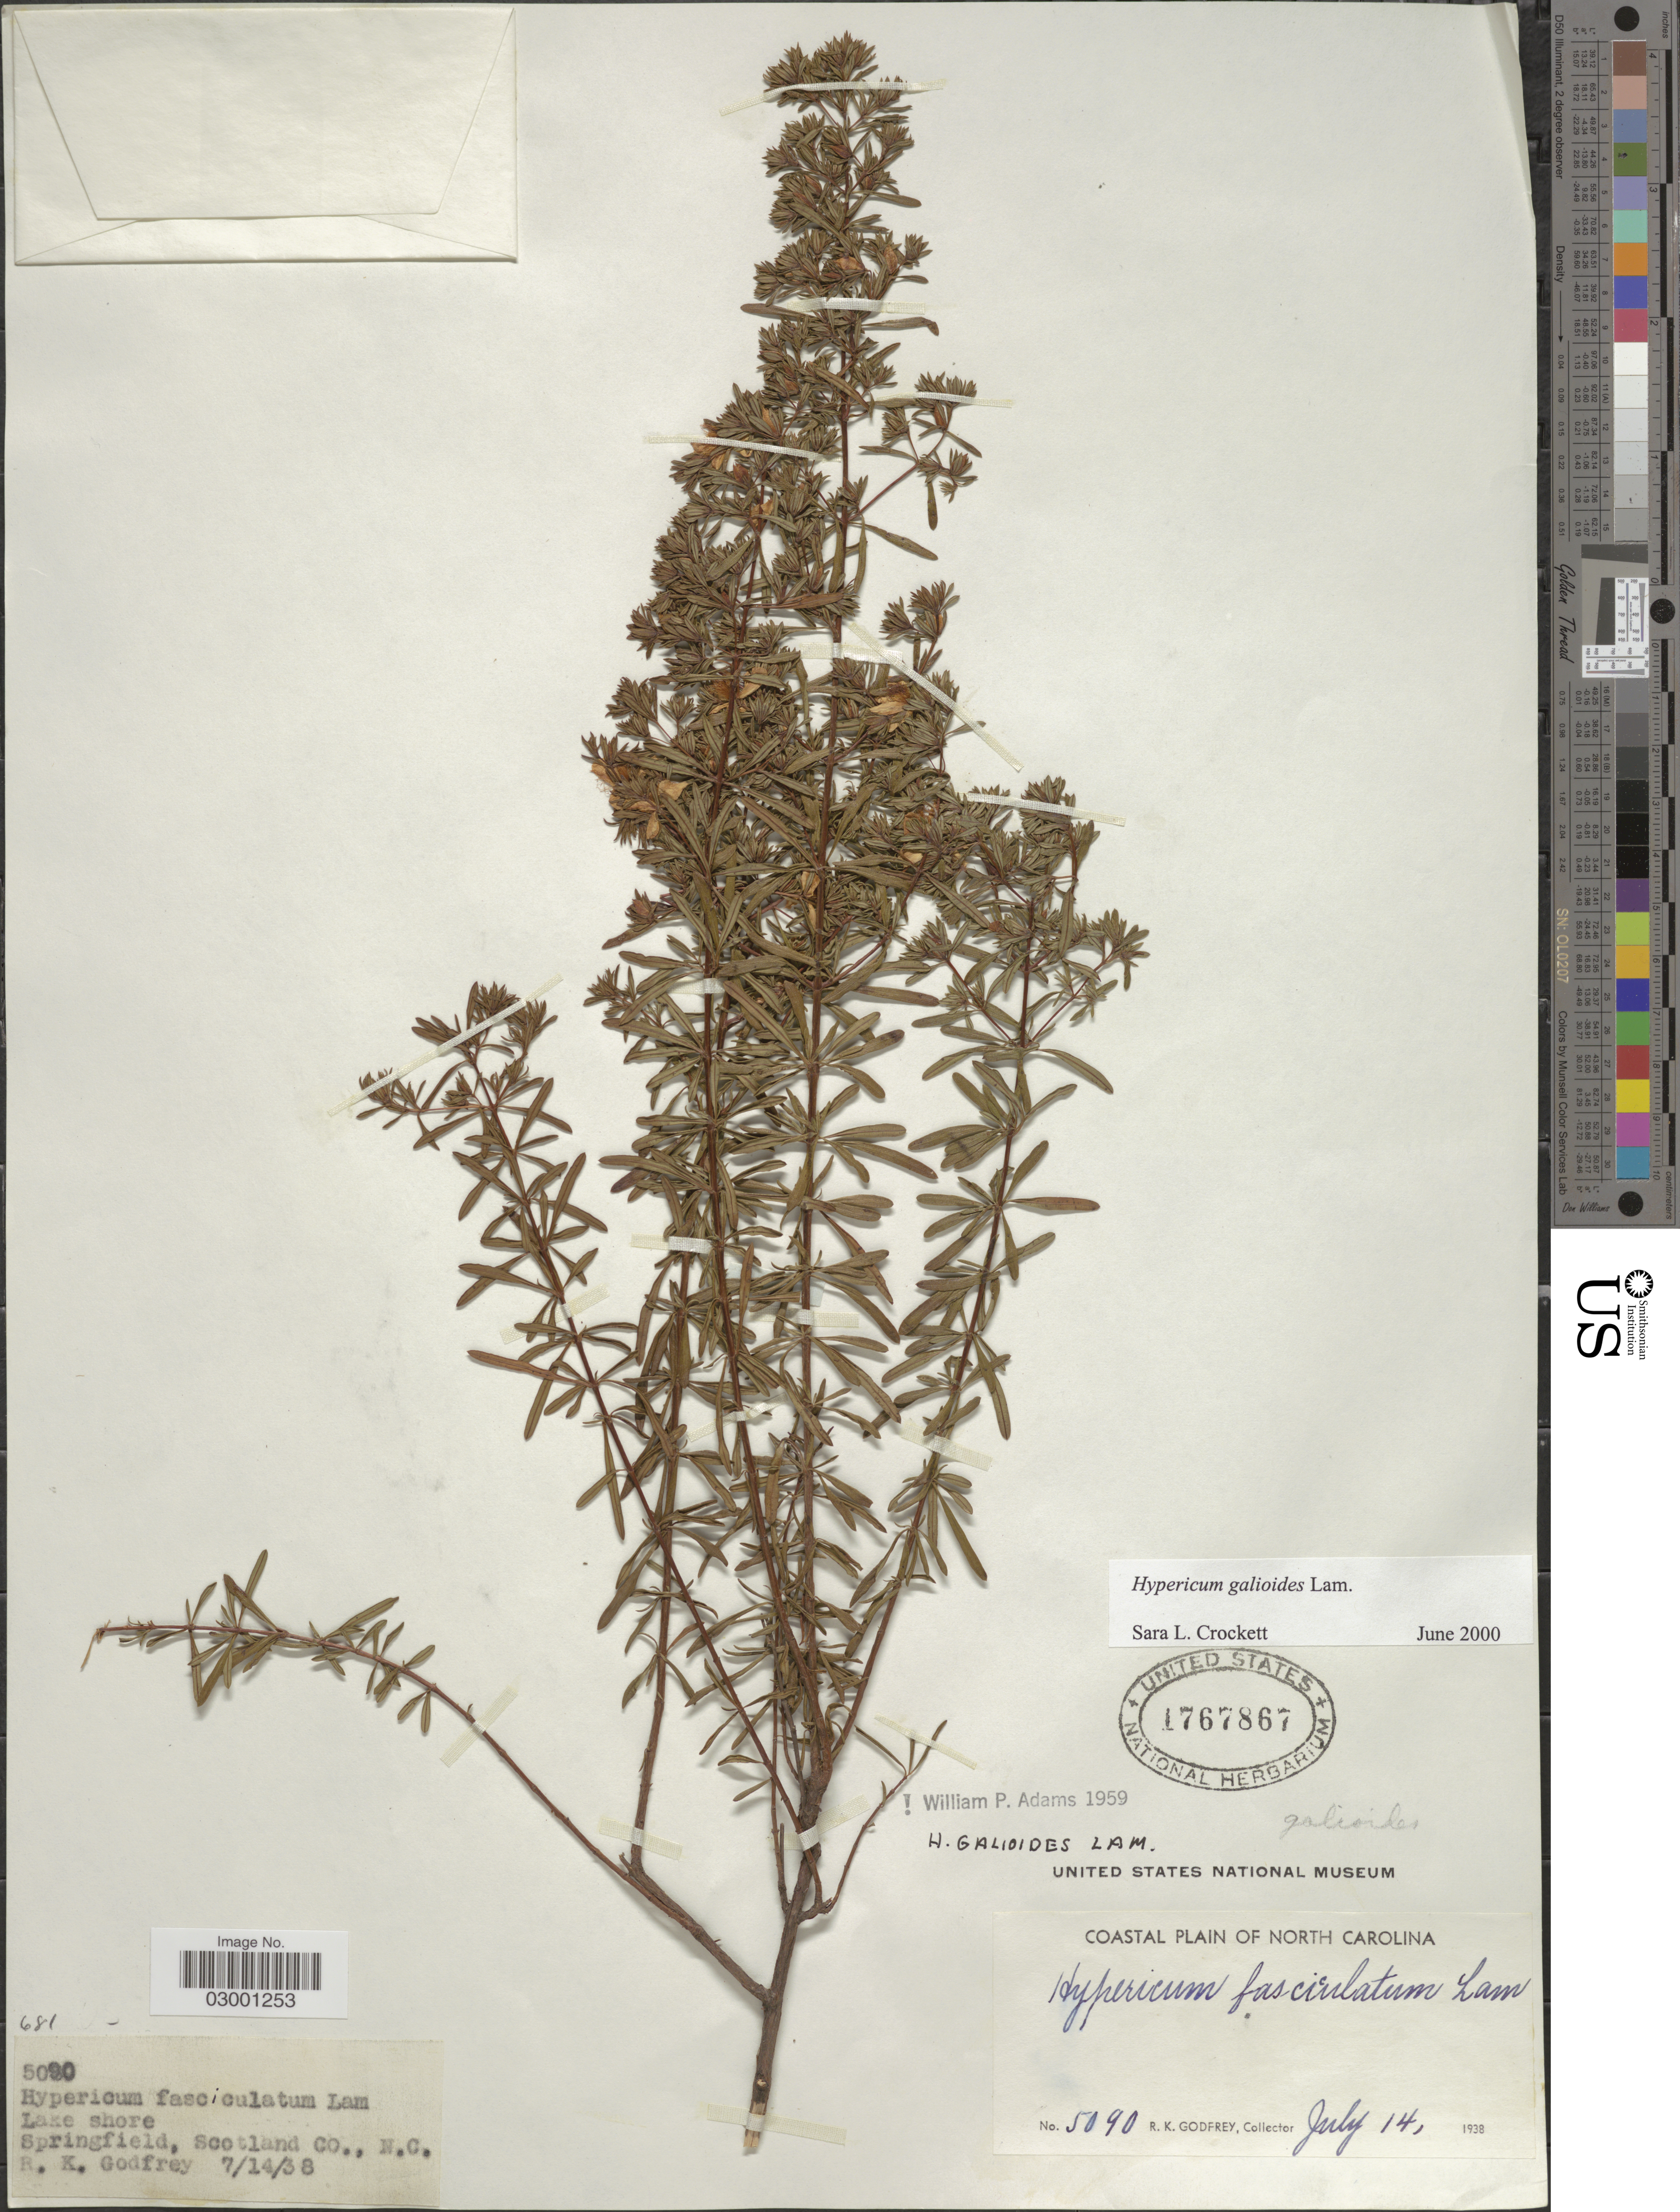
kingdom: Plantae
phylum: Tracheophyta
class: Magnoliopsida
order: Malpighiales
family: Hypericaceae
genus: Hypericum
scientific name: Hypericum galioides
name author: Lam.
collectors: R. K. Godfrey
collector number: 5090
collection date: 1938-07-14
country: United States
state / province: North Carolina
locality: Coastal Plain of North Carolina. Lake shore. Springfield, Scotland Co.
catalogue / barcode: US 1767867